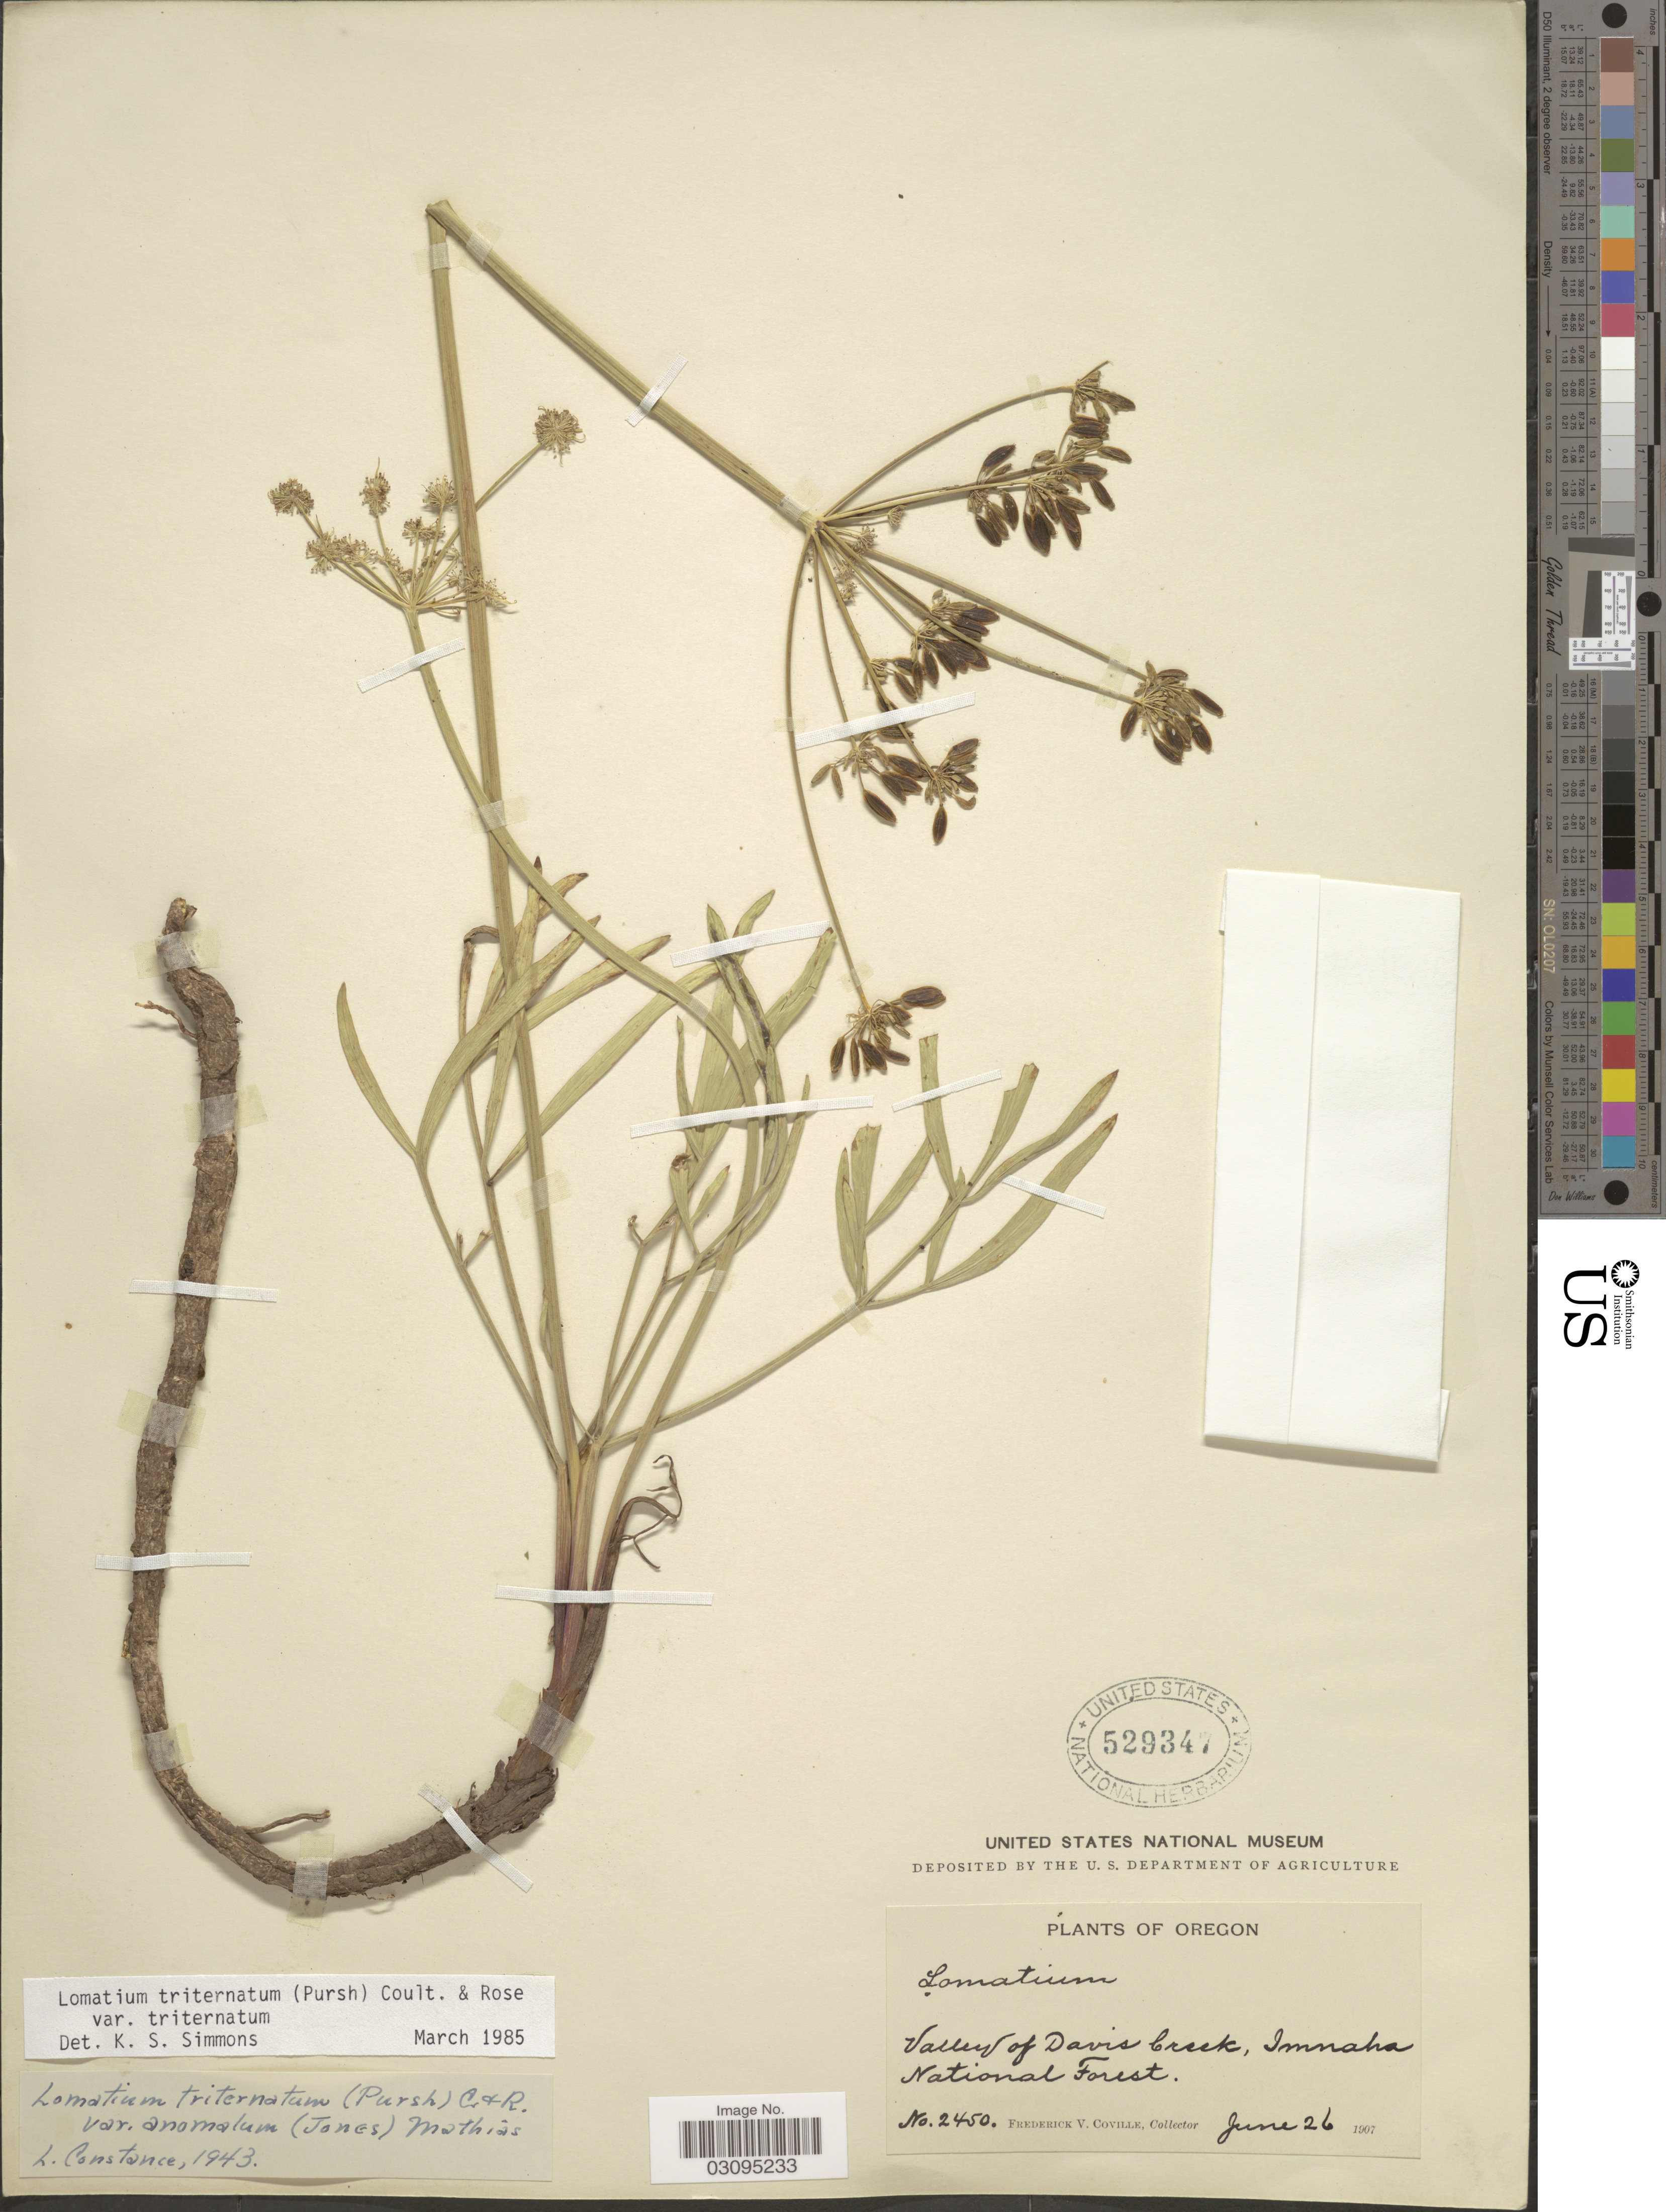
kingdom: Plantae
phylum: Tracheophyta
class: Magnoliopsida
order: Apiales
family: Apiaceae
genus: Lomatium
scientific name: Lomatium triternatum var. triternatum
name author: (Pursh) J.M. Coult. & Rose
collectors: F. V. Coville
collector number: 2450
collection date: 1907-06-26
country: United States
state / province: Oregon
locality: Valley of Davis Creek, Imnaha National Forest.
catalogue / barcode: US 529347